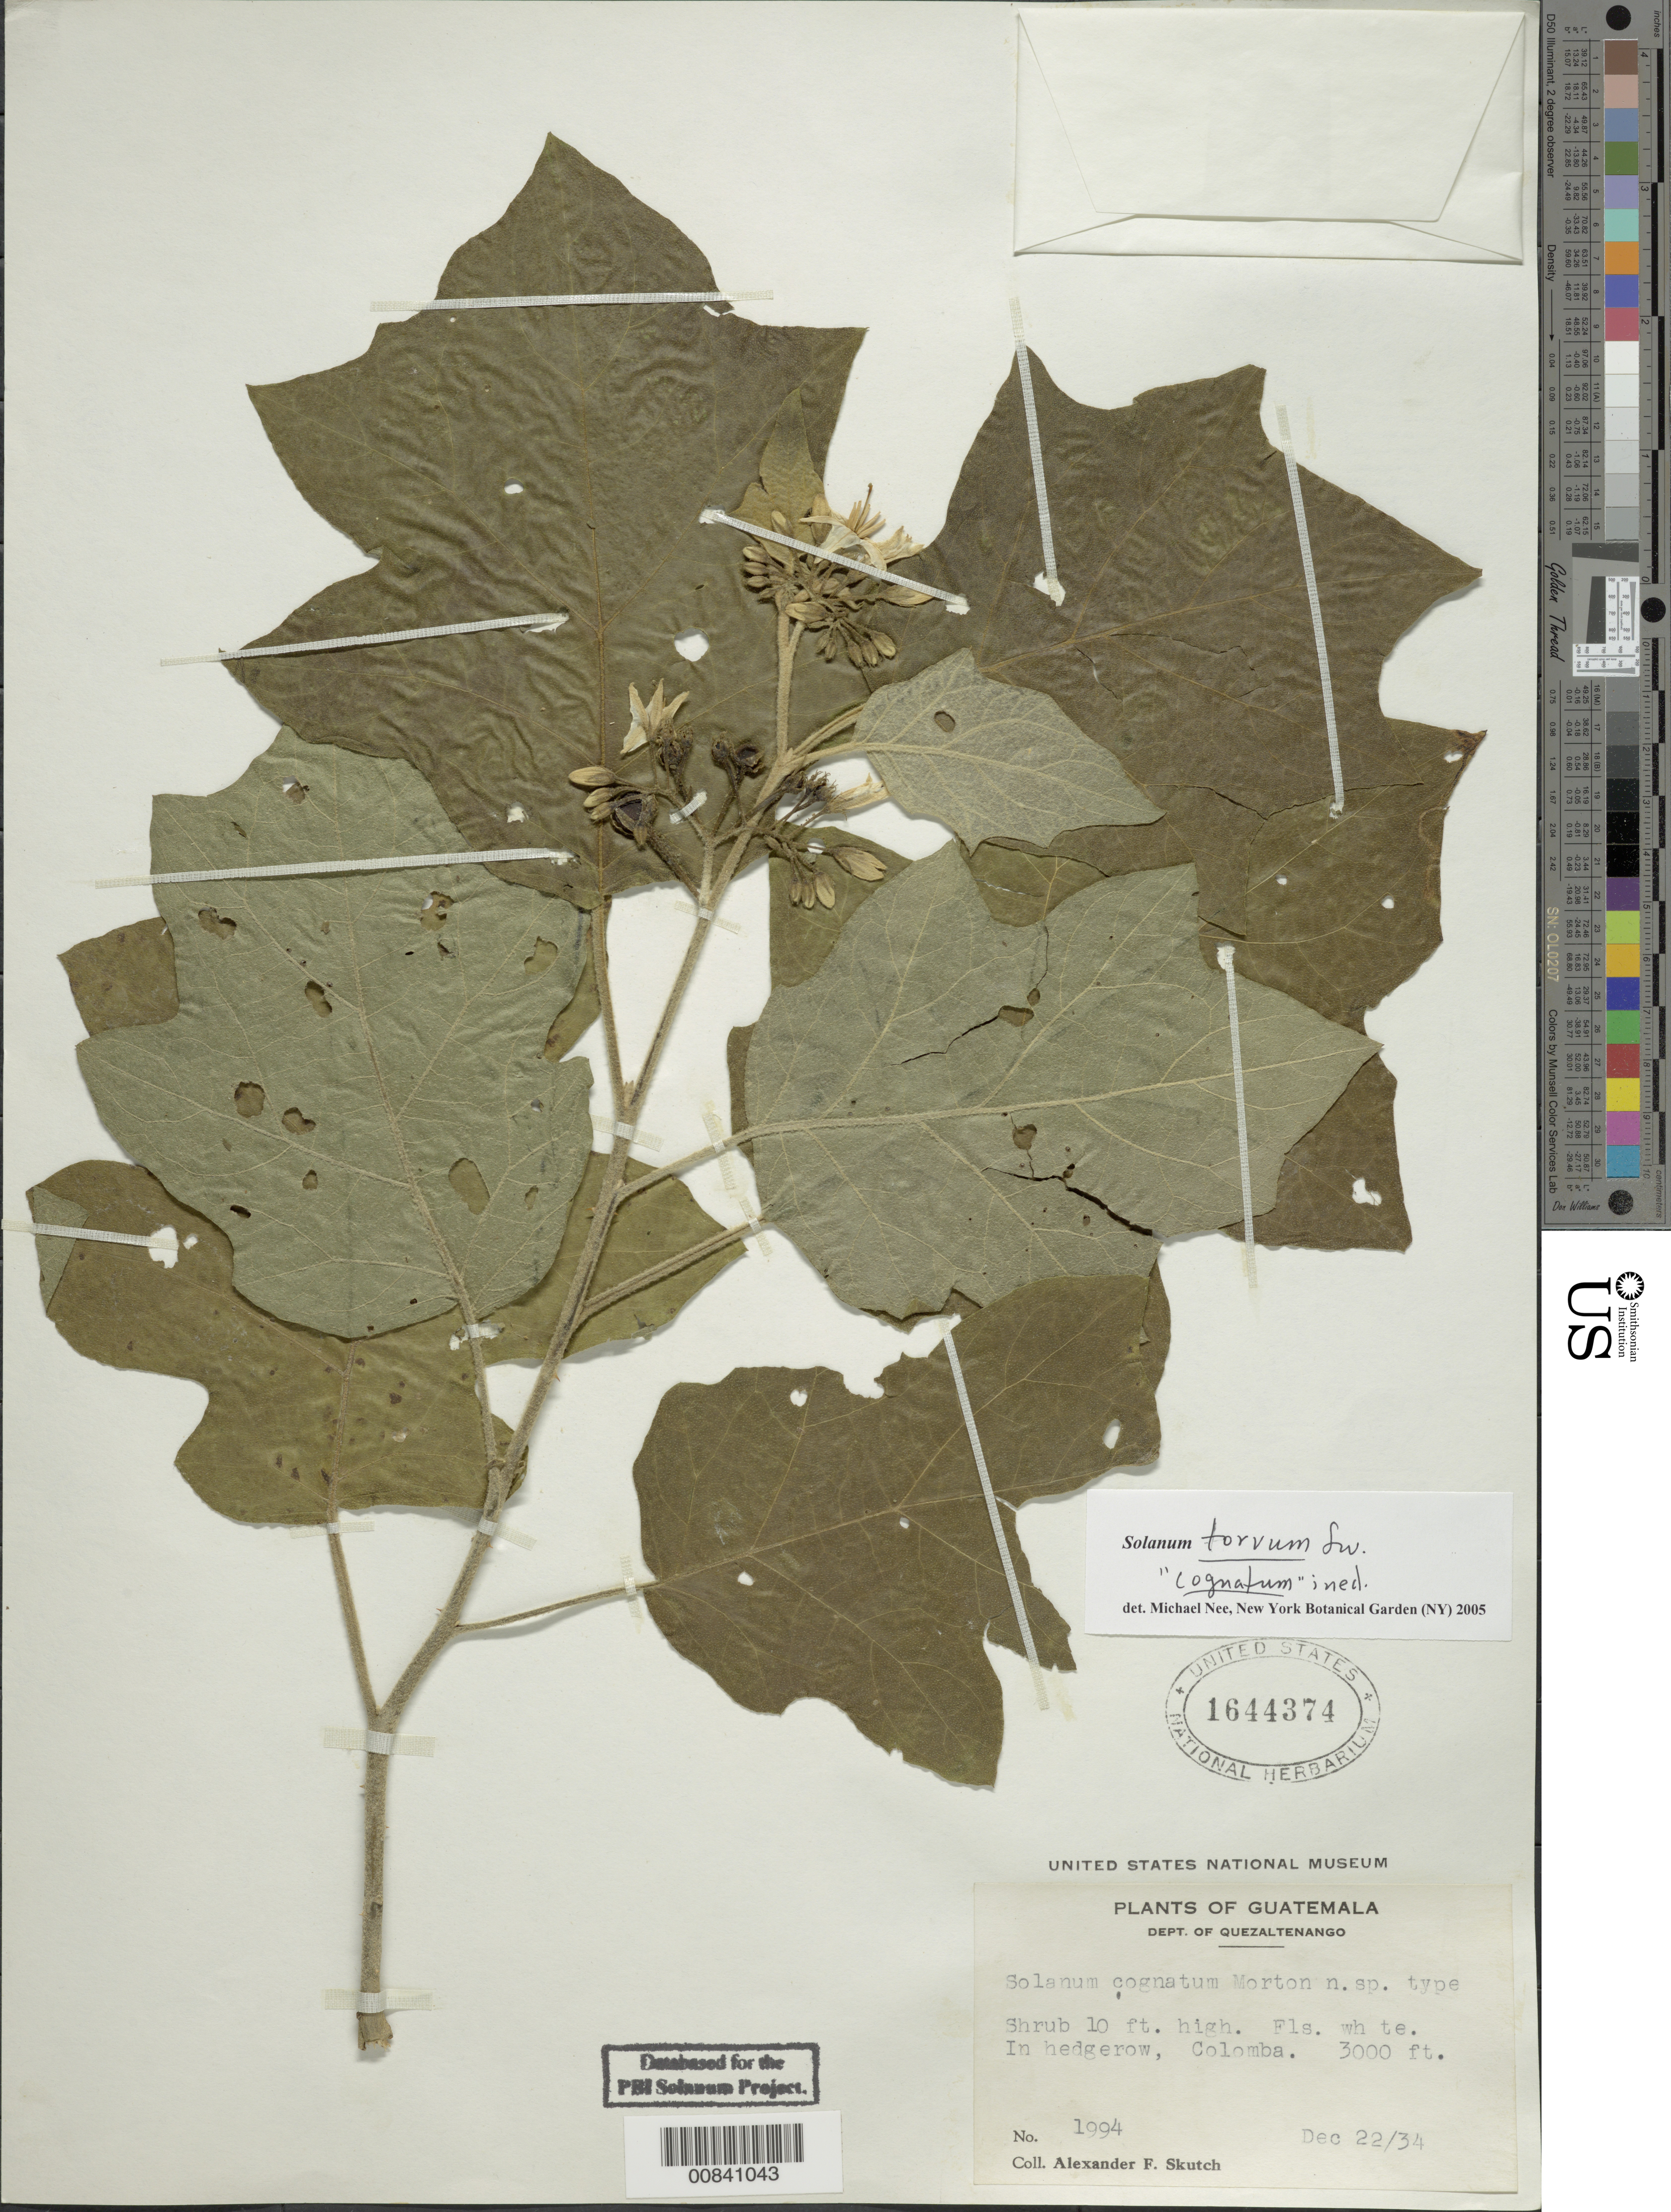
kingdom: Plantae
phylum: Tracheophyta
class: Magnoliopsida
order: Solanales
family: Solanaceae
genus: Solanum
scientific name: Solanum lanceolatum Berthault, nom. illeg.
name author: Berthault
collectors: A. F. Skutch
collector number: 1994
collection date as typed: Transcribed d/m/y: 22/12/34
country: Guatemala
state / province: Quetzaltenango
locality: Dept. of Quezaltenango, in hedgerow, Colomba.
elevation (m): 914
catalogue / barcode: US 1644374